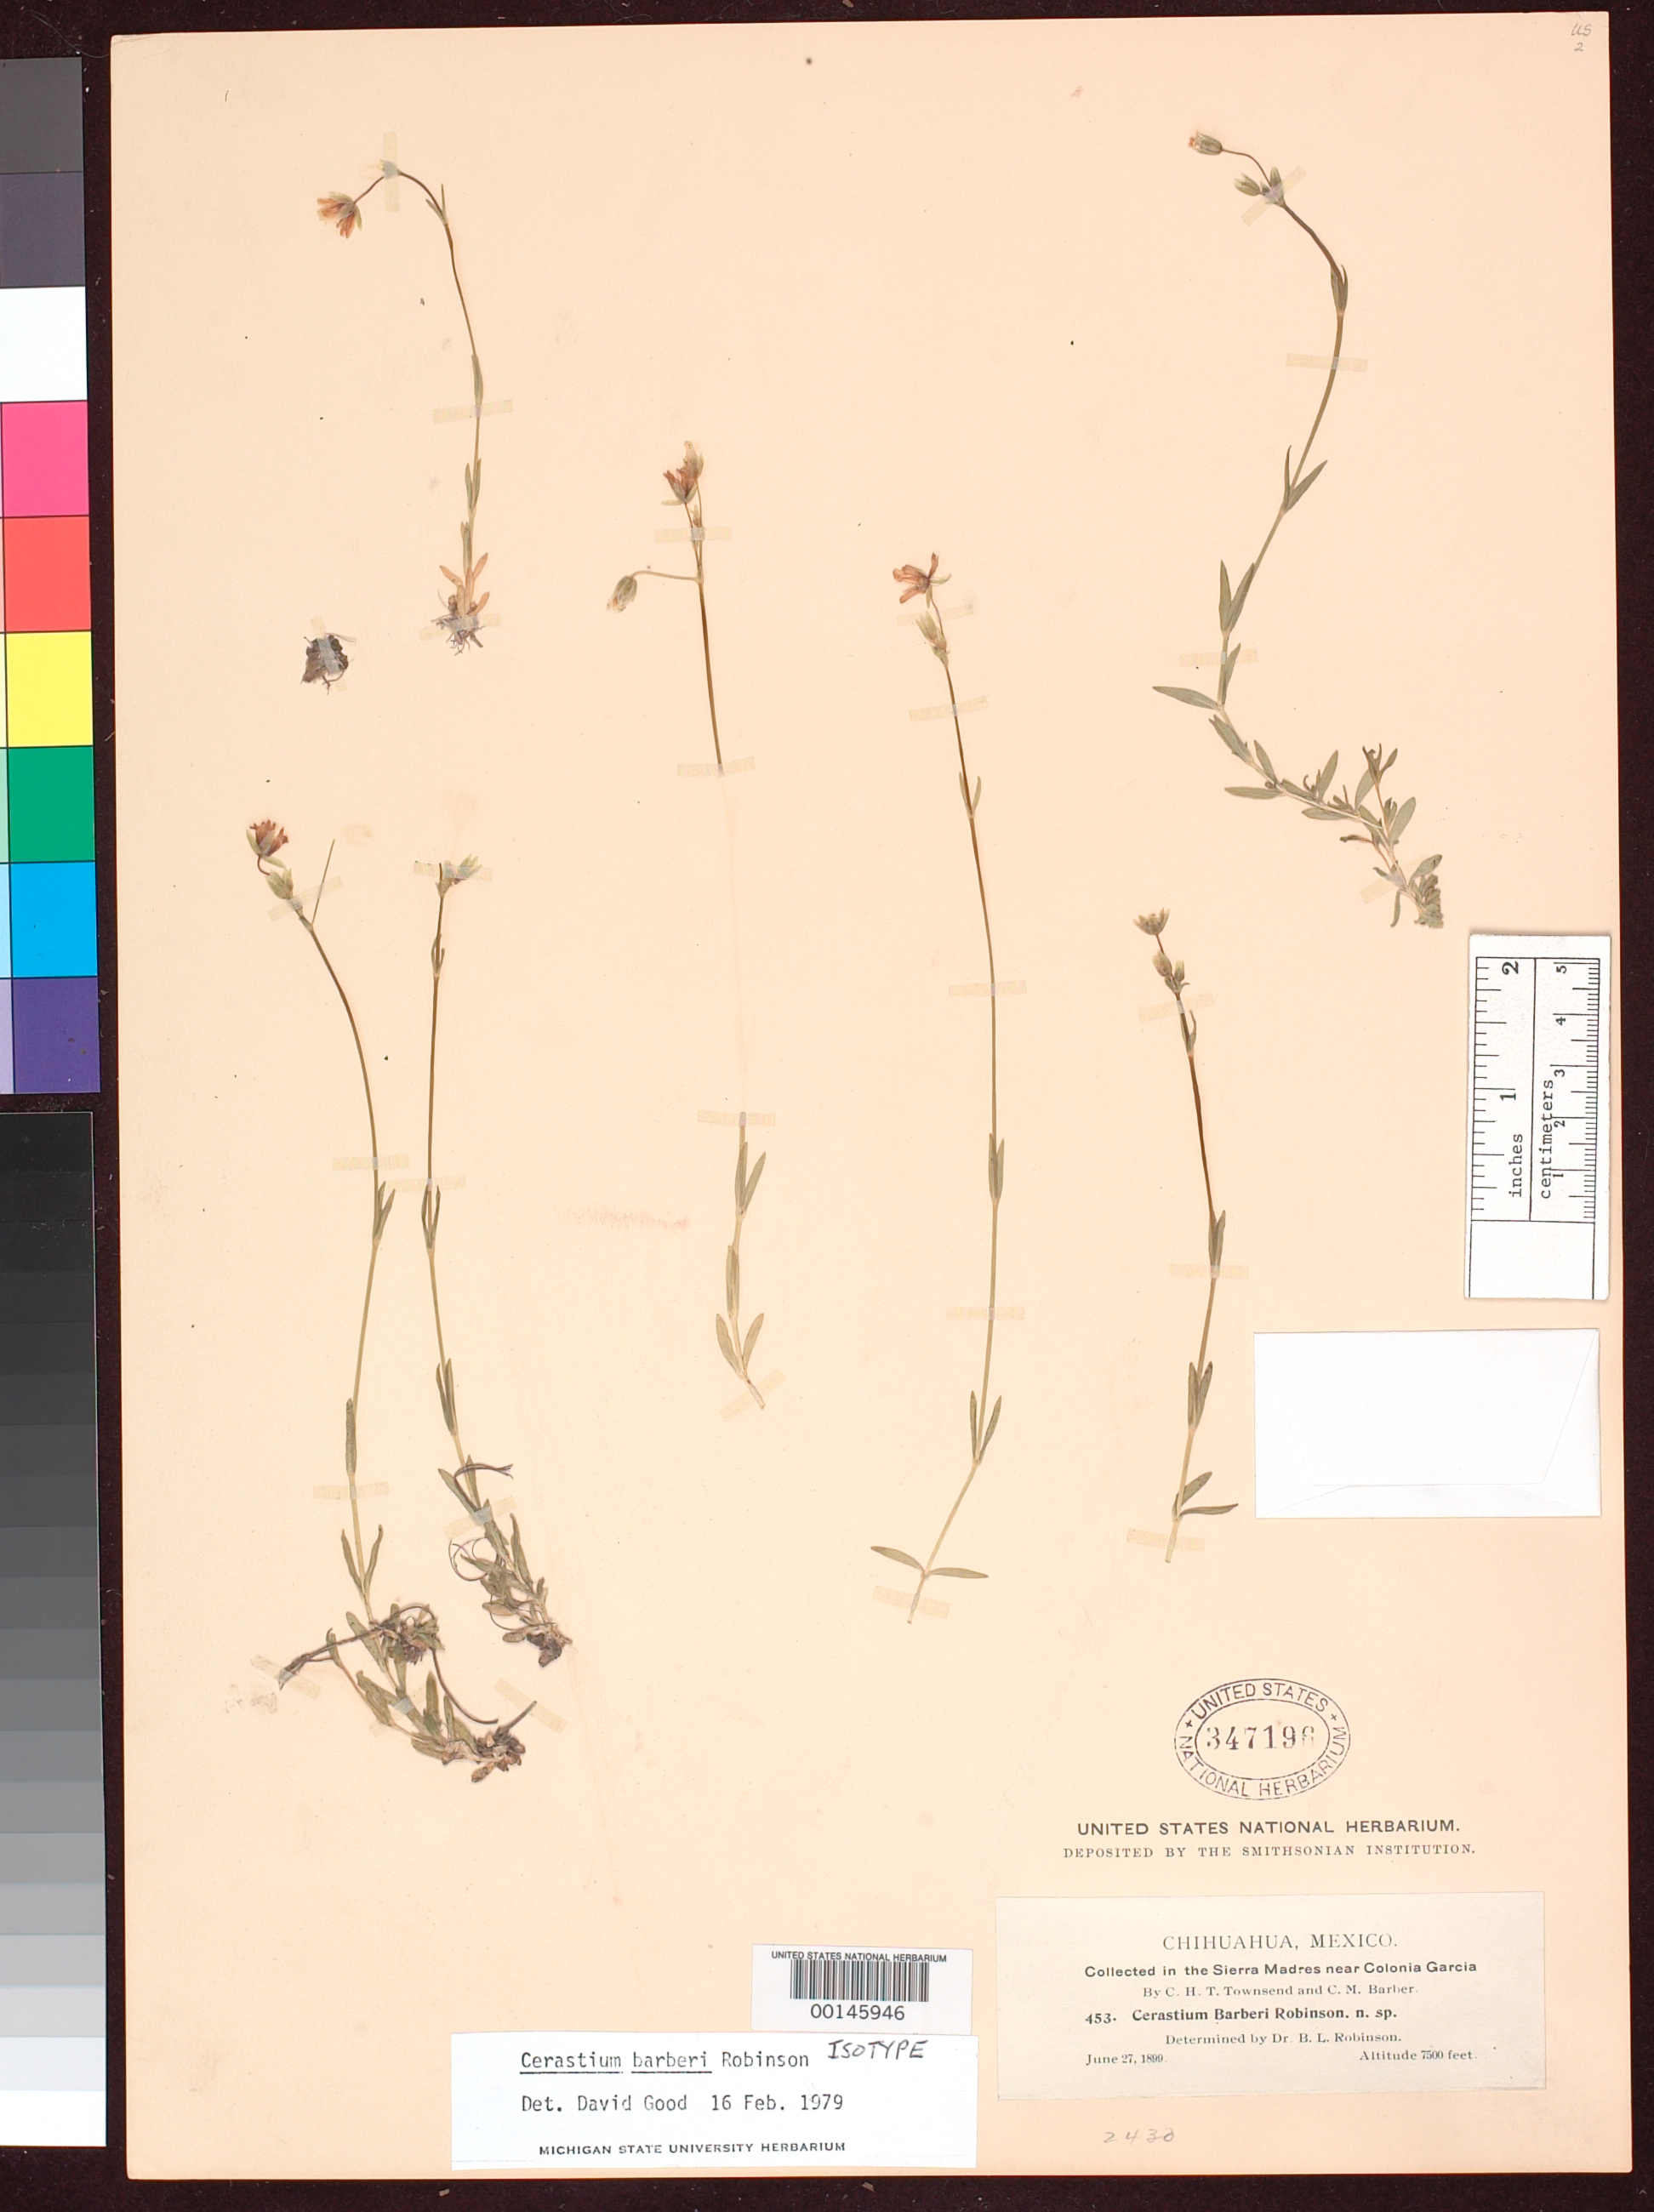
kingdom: Plantae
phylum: Tracheophyta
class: Magnoliopsida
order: Caryophyllales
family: Caryophyllaceae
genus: Cerastium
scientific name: Cerastium barberi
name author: B.L. Rob.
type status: Isotype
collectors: C. H. T. Townsend & C. Barber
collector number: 453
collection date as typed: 27 Jun 1899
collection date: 1899-06-27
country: Mexico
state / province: Chihuahua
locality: Sierra Madres near Colonia Garcia.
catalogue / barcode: US 347196